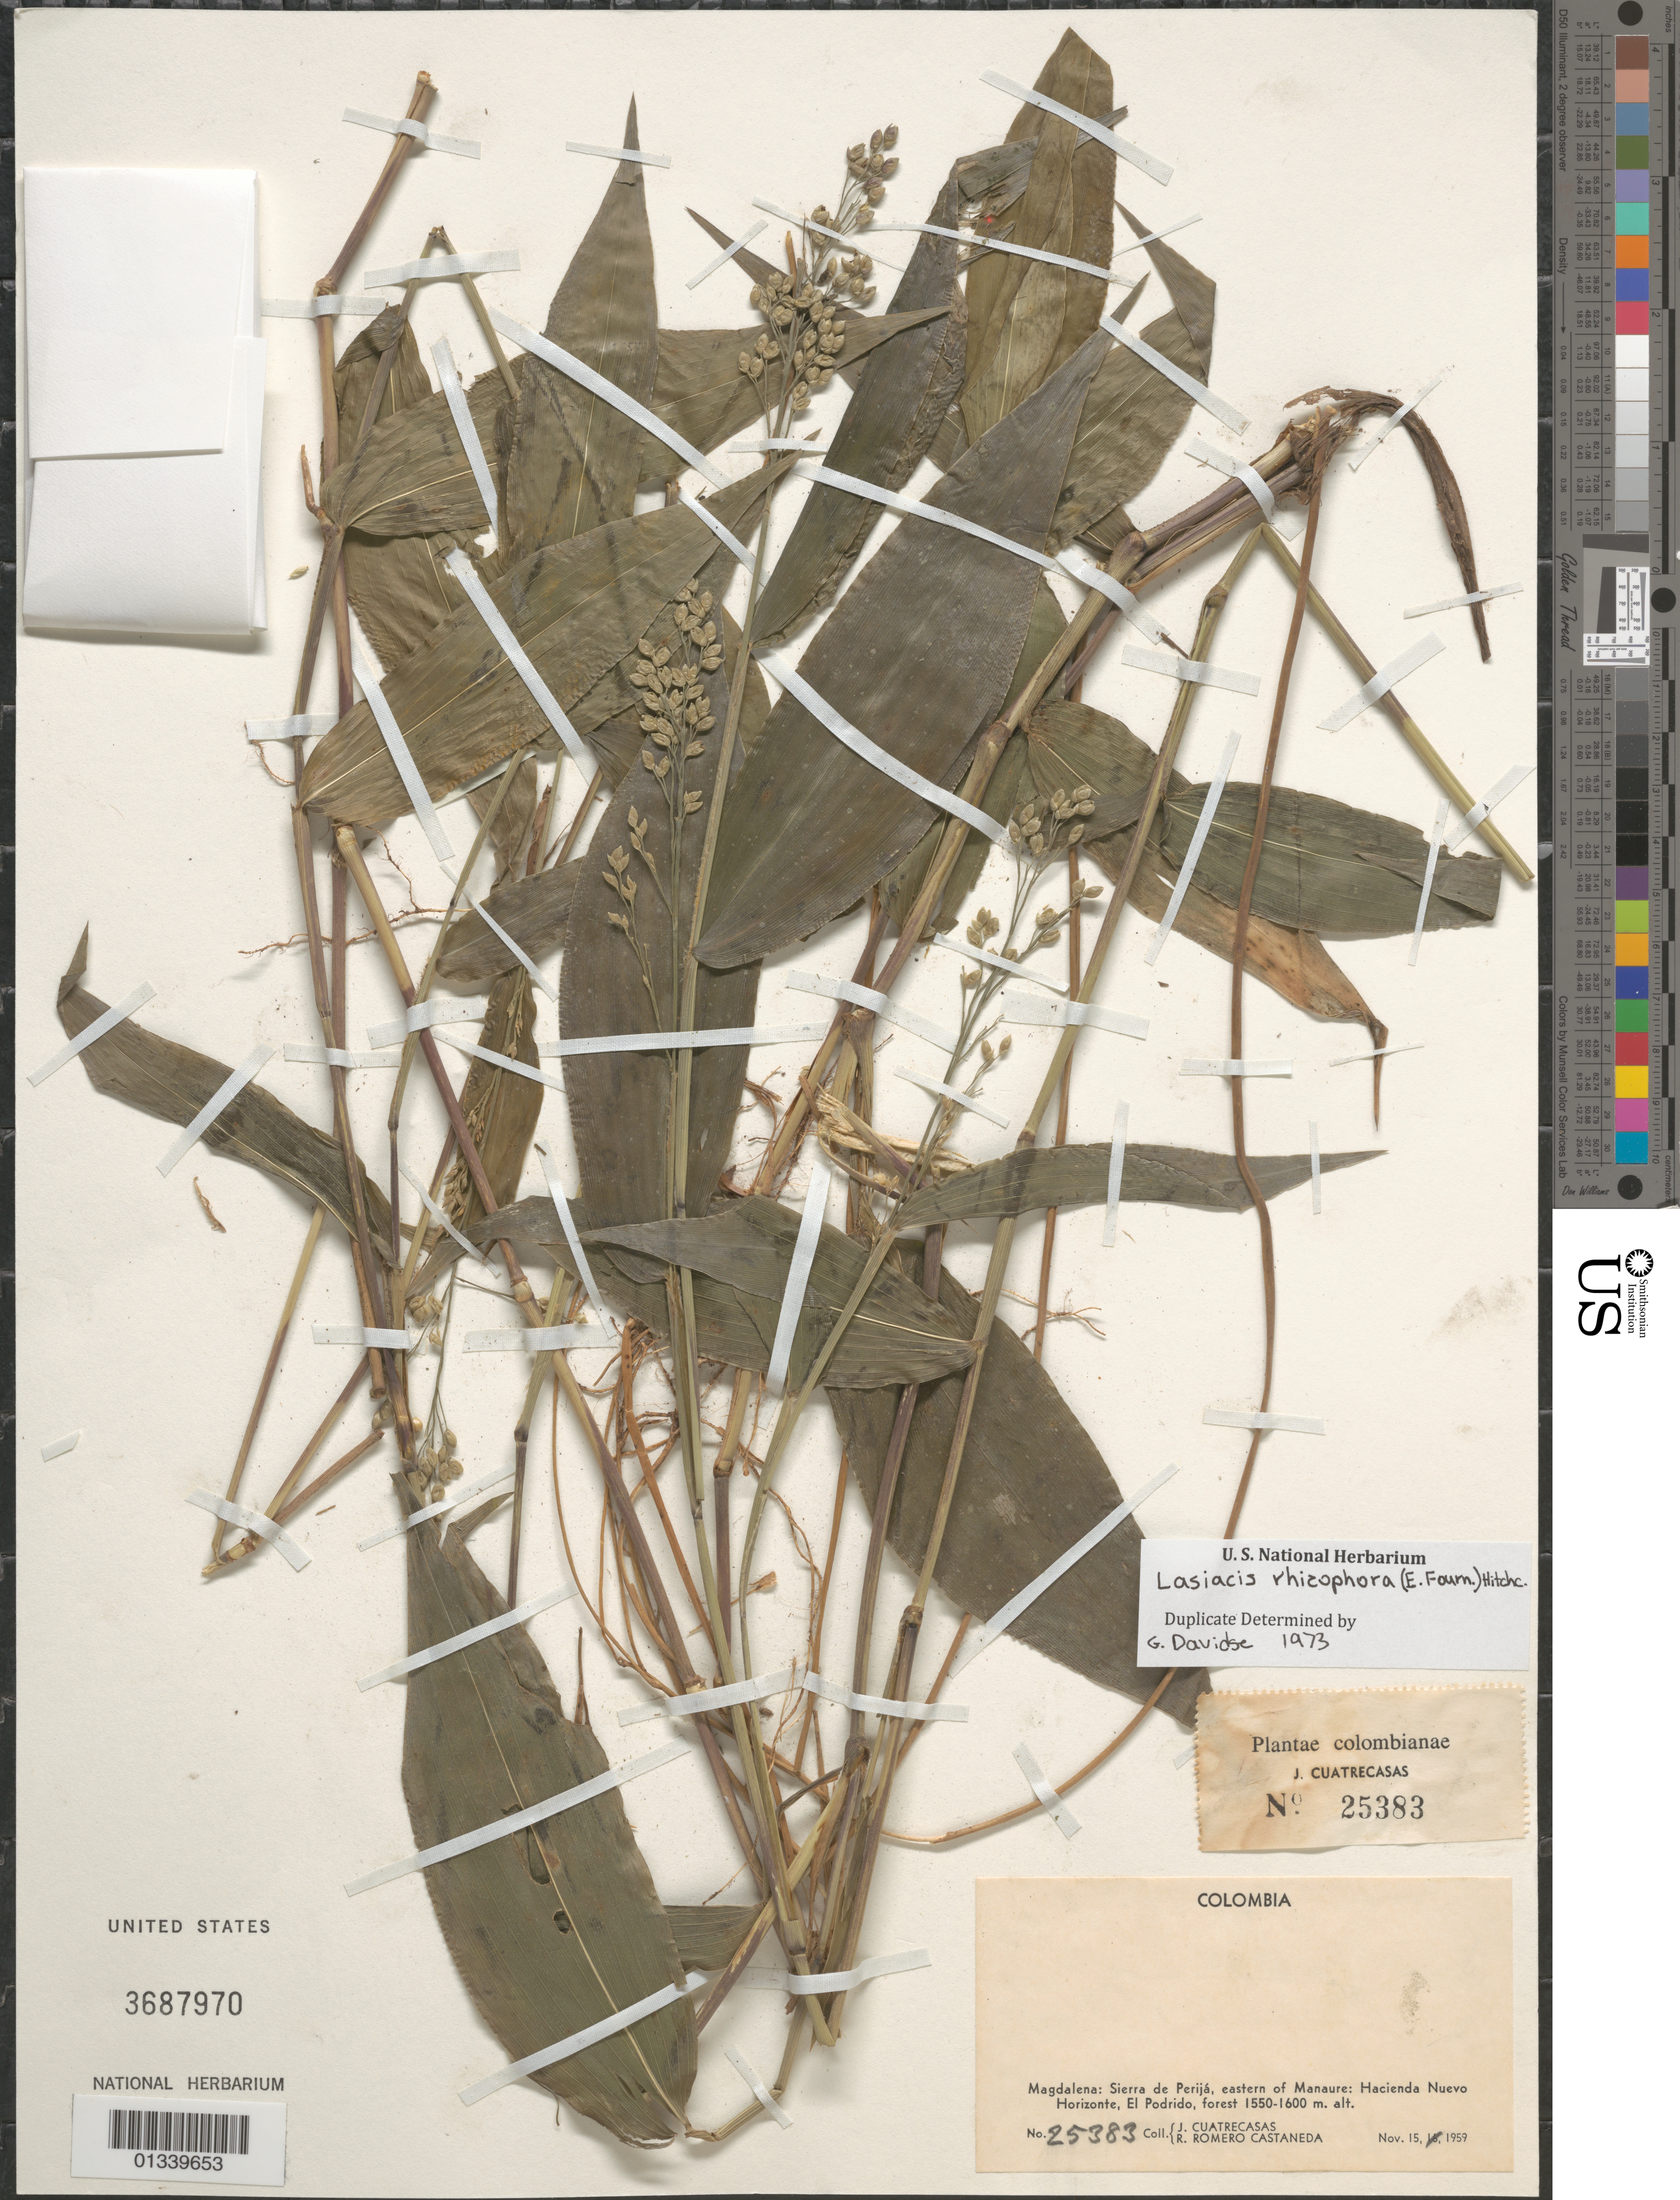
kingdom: Plantae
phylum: Tracheophyta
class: Liliopsida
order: Poales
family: Poaceae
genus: Lasiacis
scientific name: Lasiacis rhizophora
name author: (E. Fourn.) Hitchc.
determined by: Davidse, Gerrit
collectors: J. Cuatrecasas & R. Romero Castañeda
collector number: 25383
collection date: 1959-11-15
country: Colombia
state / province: Magdalena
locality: Sierra de Periju, eastern of Manaure: Hacienda Nuevo Horizonte, El Podrido.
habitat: Forests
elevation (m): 1550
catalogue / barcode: US 3687970